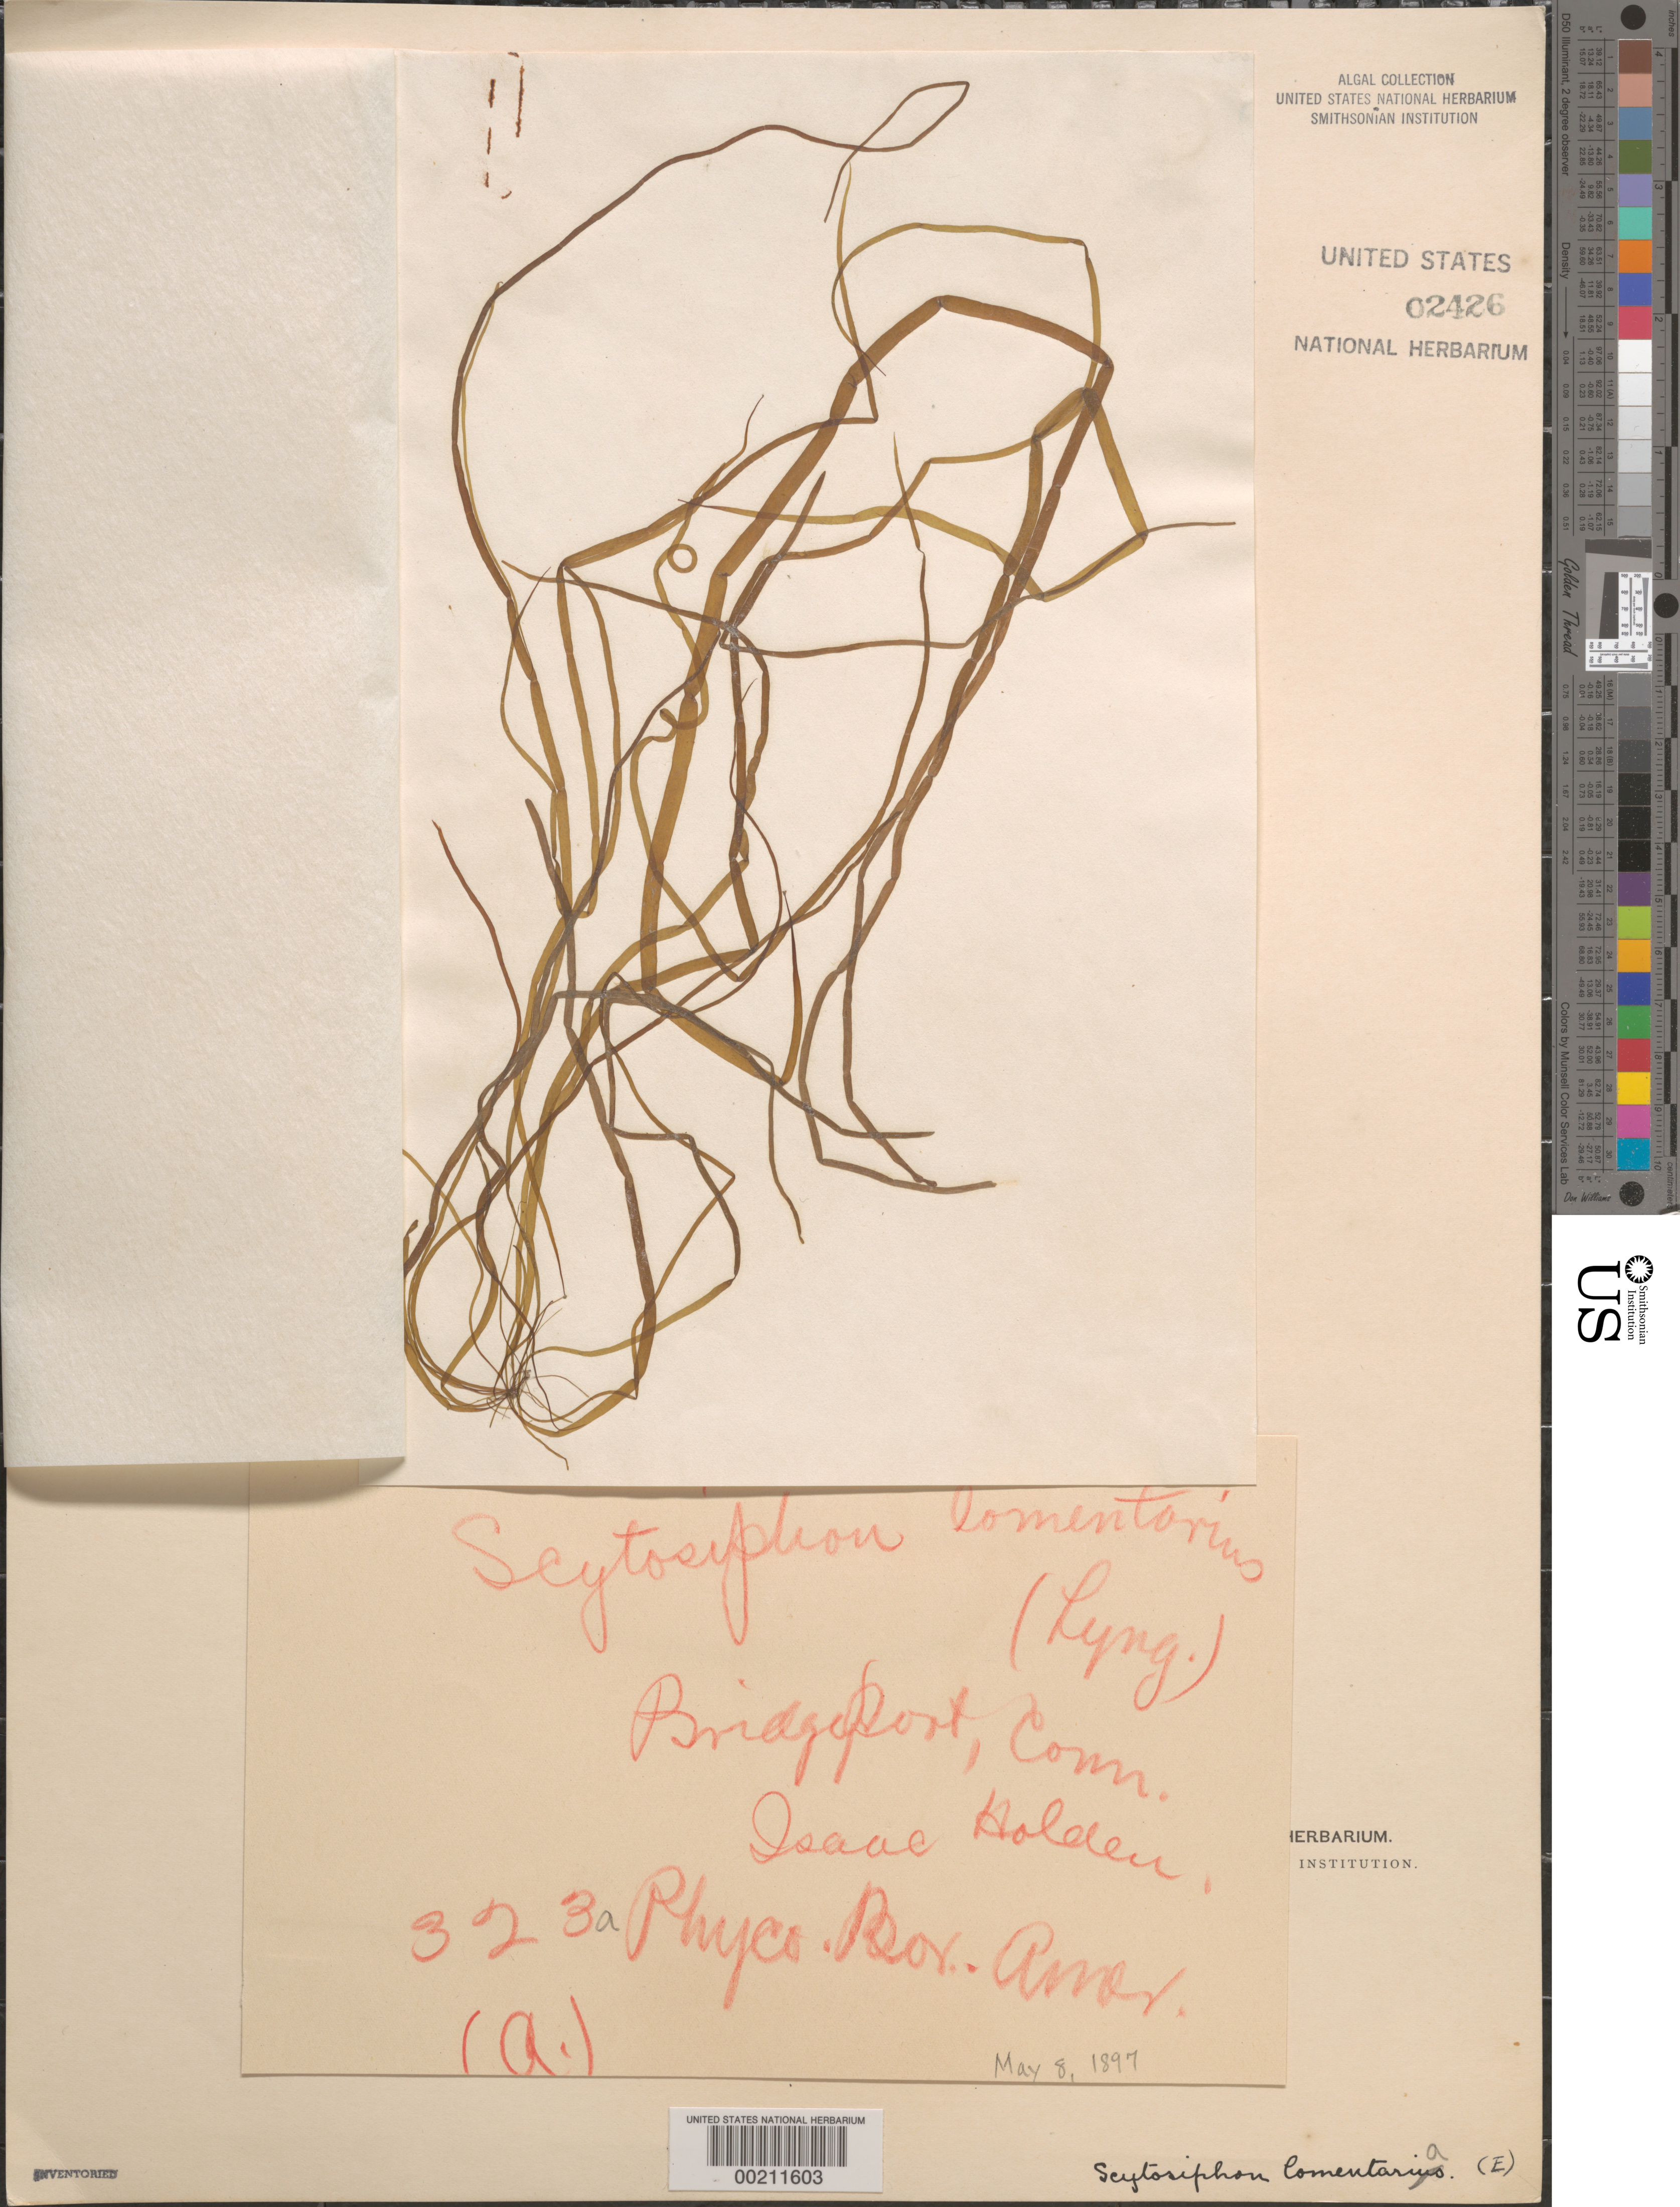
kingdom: Chromista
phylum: Ochrophyta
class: Phaeophyceae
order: Scytosiphonales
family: Scytosiphonaceae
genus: Scytosiphon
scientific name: Scytosiphon lomentaria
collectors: I. Holden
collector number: PB-A 323a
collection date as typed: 08 May 1897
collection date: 1897-05-08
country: United States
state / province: Connecticut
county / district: Fairfield County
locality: Bridgeport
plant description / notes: Collins, Holden & Setchell, Phycotheca Boreali-Americana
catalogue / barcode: US 2426